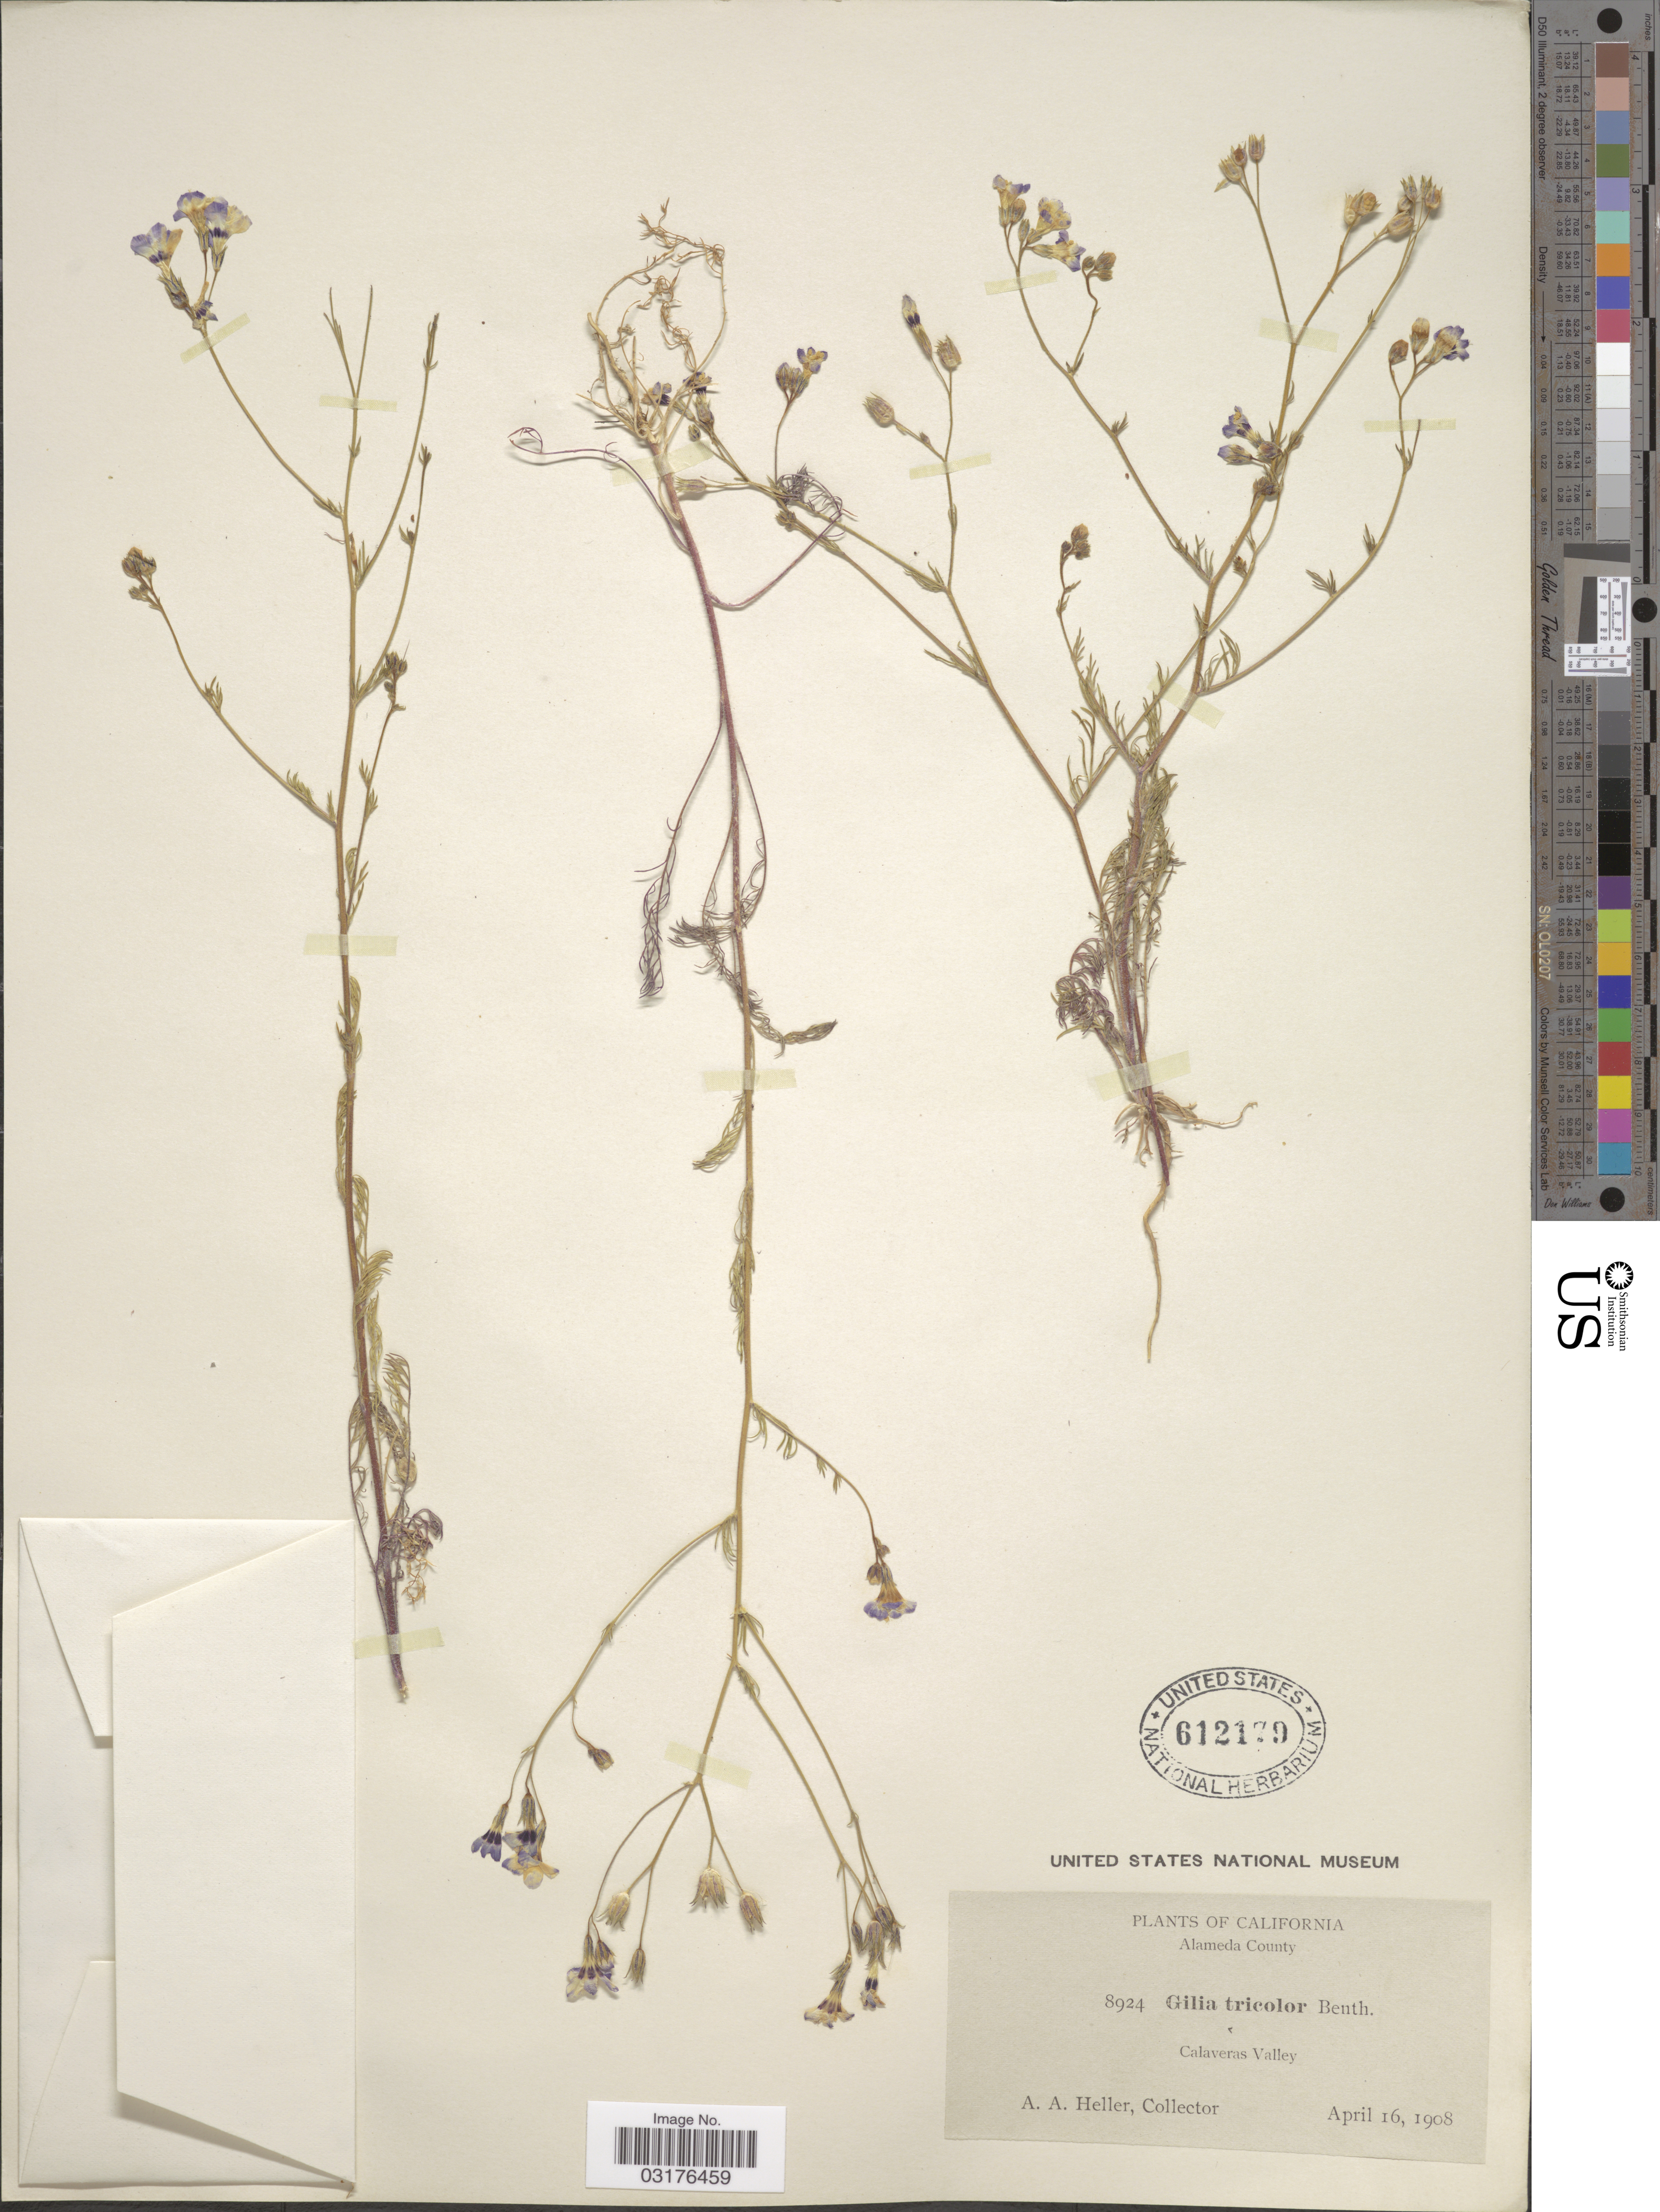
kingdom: Plantae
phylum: Tracheophyta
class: Magnoliopsida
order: Ericales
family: Polemoniaceae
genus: Gilia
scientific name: Gilia tricolor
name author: Benth.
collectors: A. A. Heller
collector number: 8924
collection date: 1908-04-16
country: United States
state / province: California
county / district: Alameda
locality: Alameda County, Calaveras Valley.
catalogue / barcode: US 612179